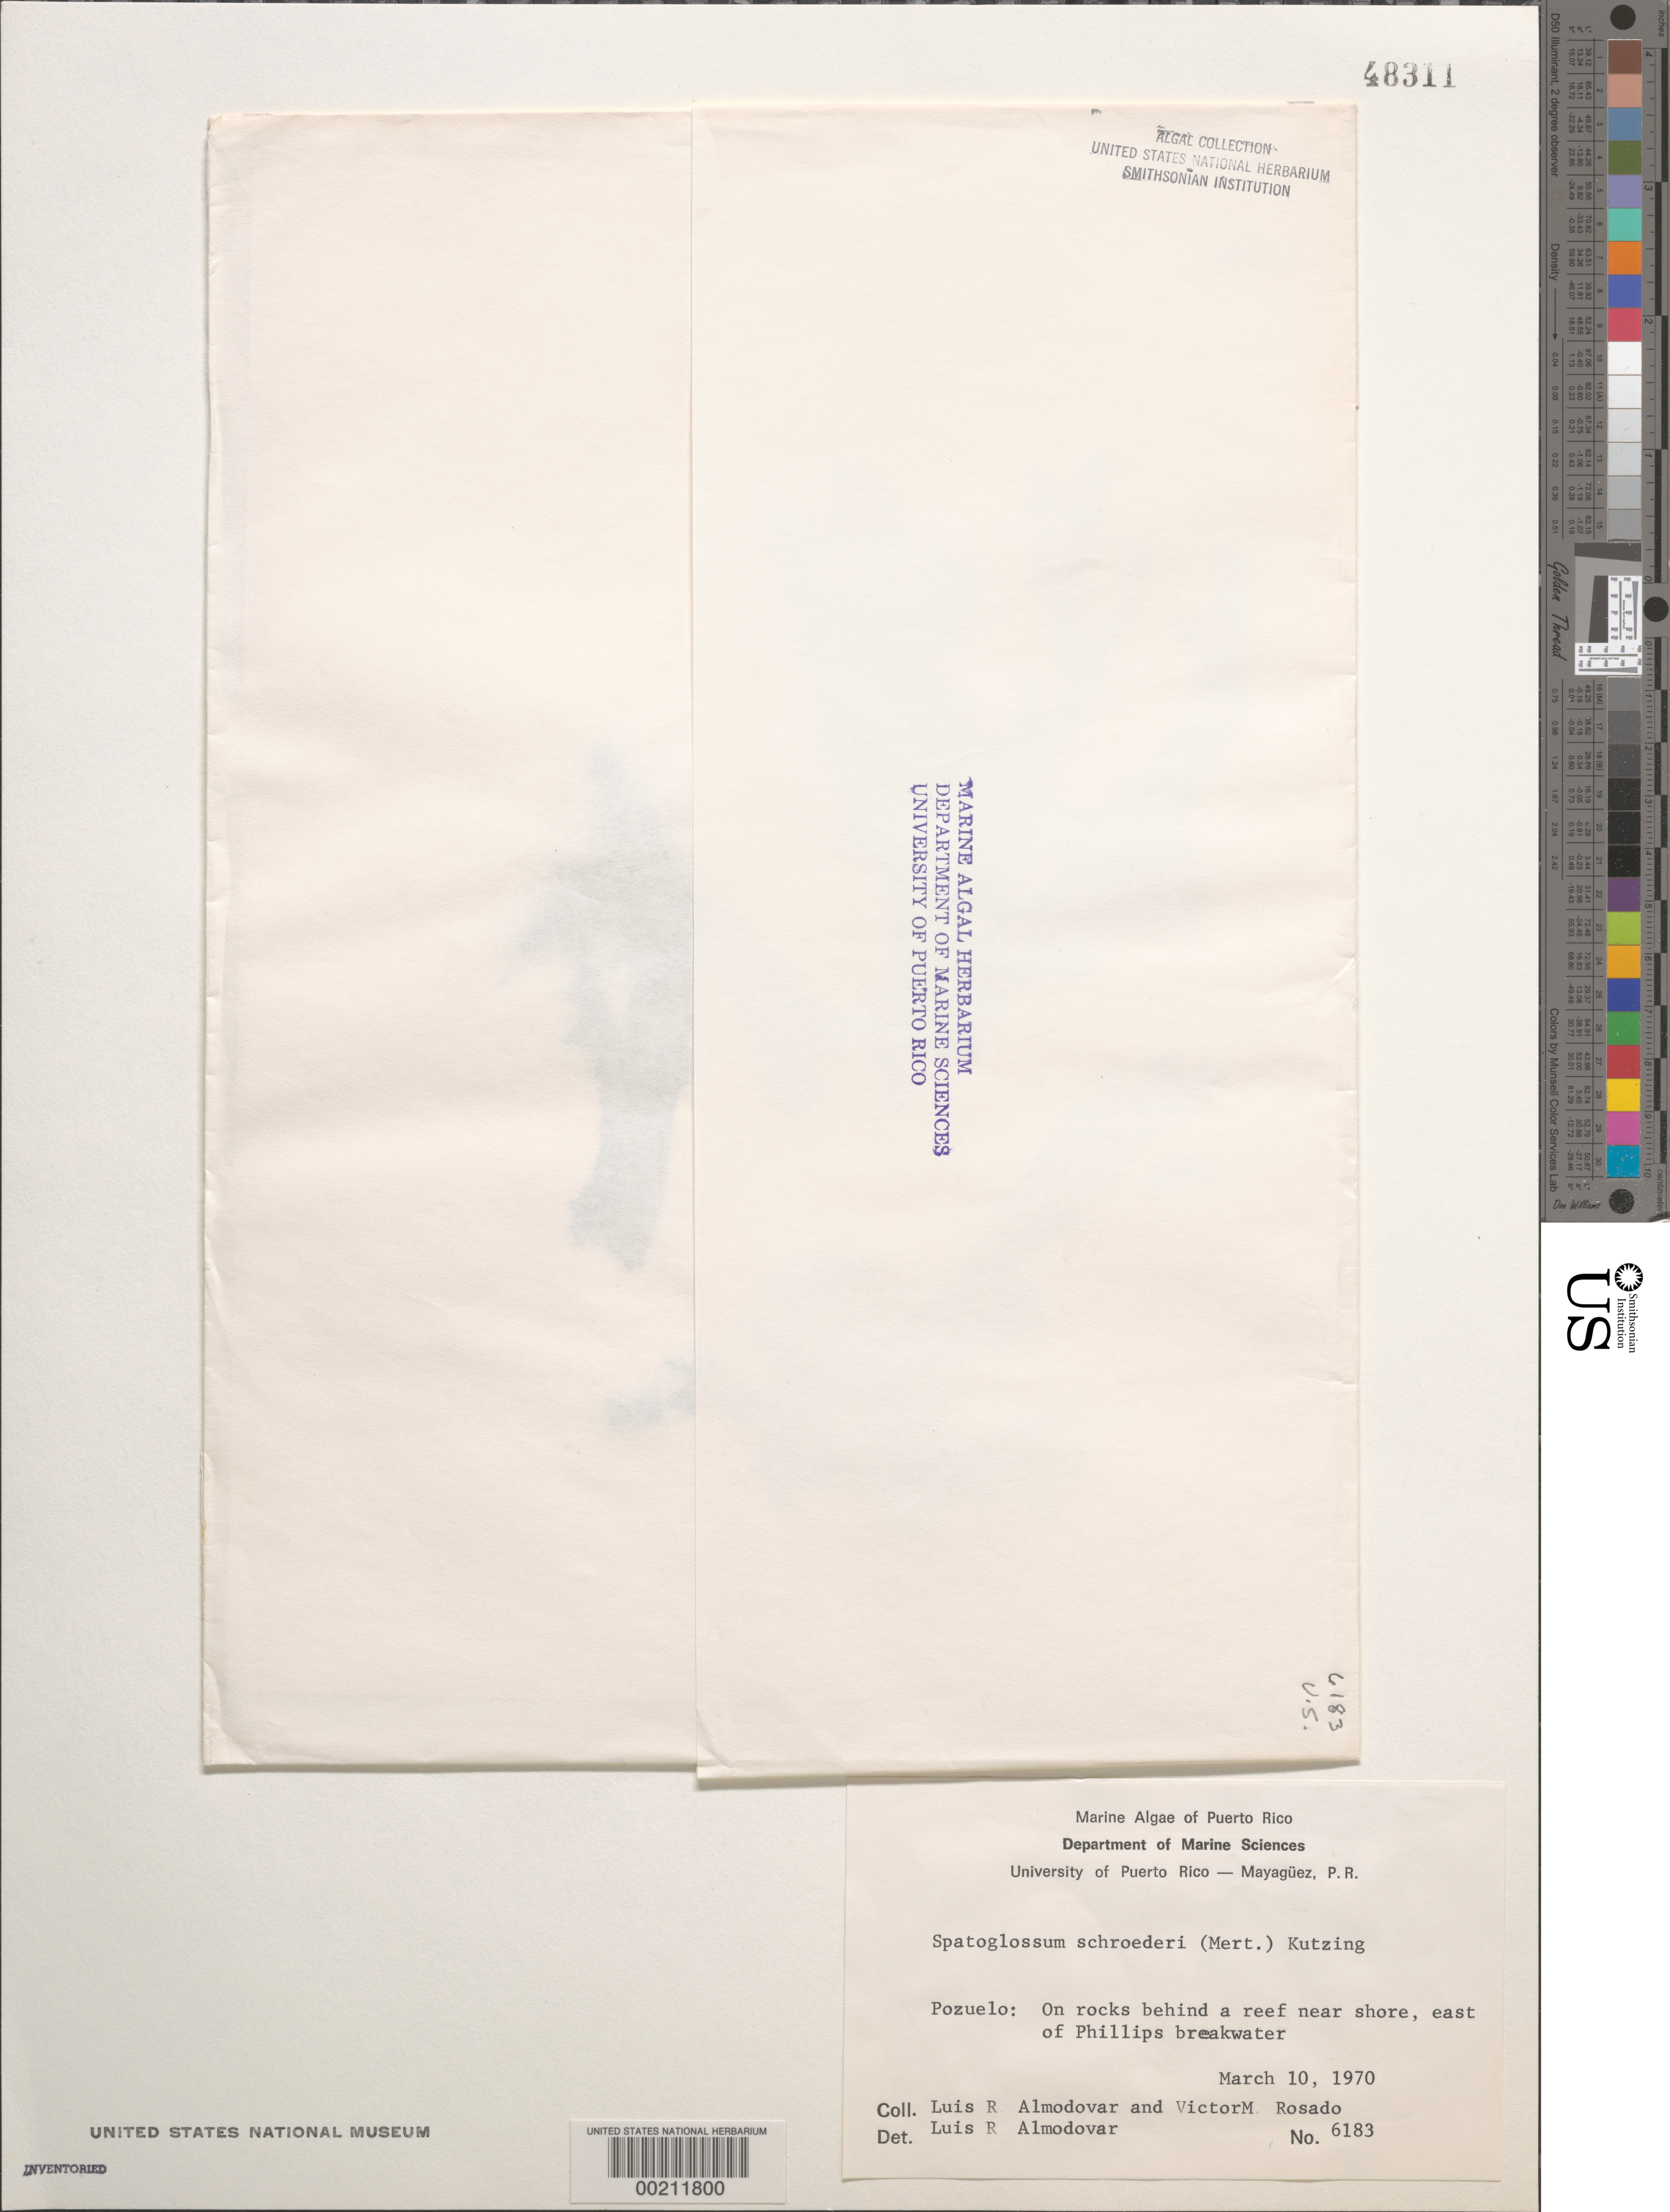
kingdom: Chromista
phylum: Ochrophyta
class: Phaeophyceae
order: Dictyotales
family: Dictyotaceae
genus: Spatoglossum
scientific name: Spatoglossum schroederi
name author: (C. Agardh) Kütz.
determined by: Almodovar, L. R.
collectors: L. Almodovar & V. Rosado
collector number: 6183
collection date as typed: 10 Mar 1970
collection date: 1970-03-10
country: Puerto Rico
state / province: Guayama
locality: Pozuelo, east of Phillips breakwater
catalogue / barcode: US 48311